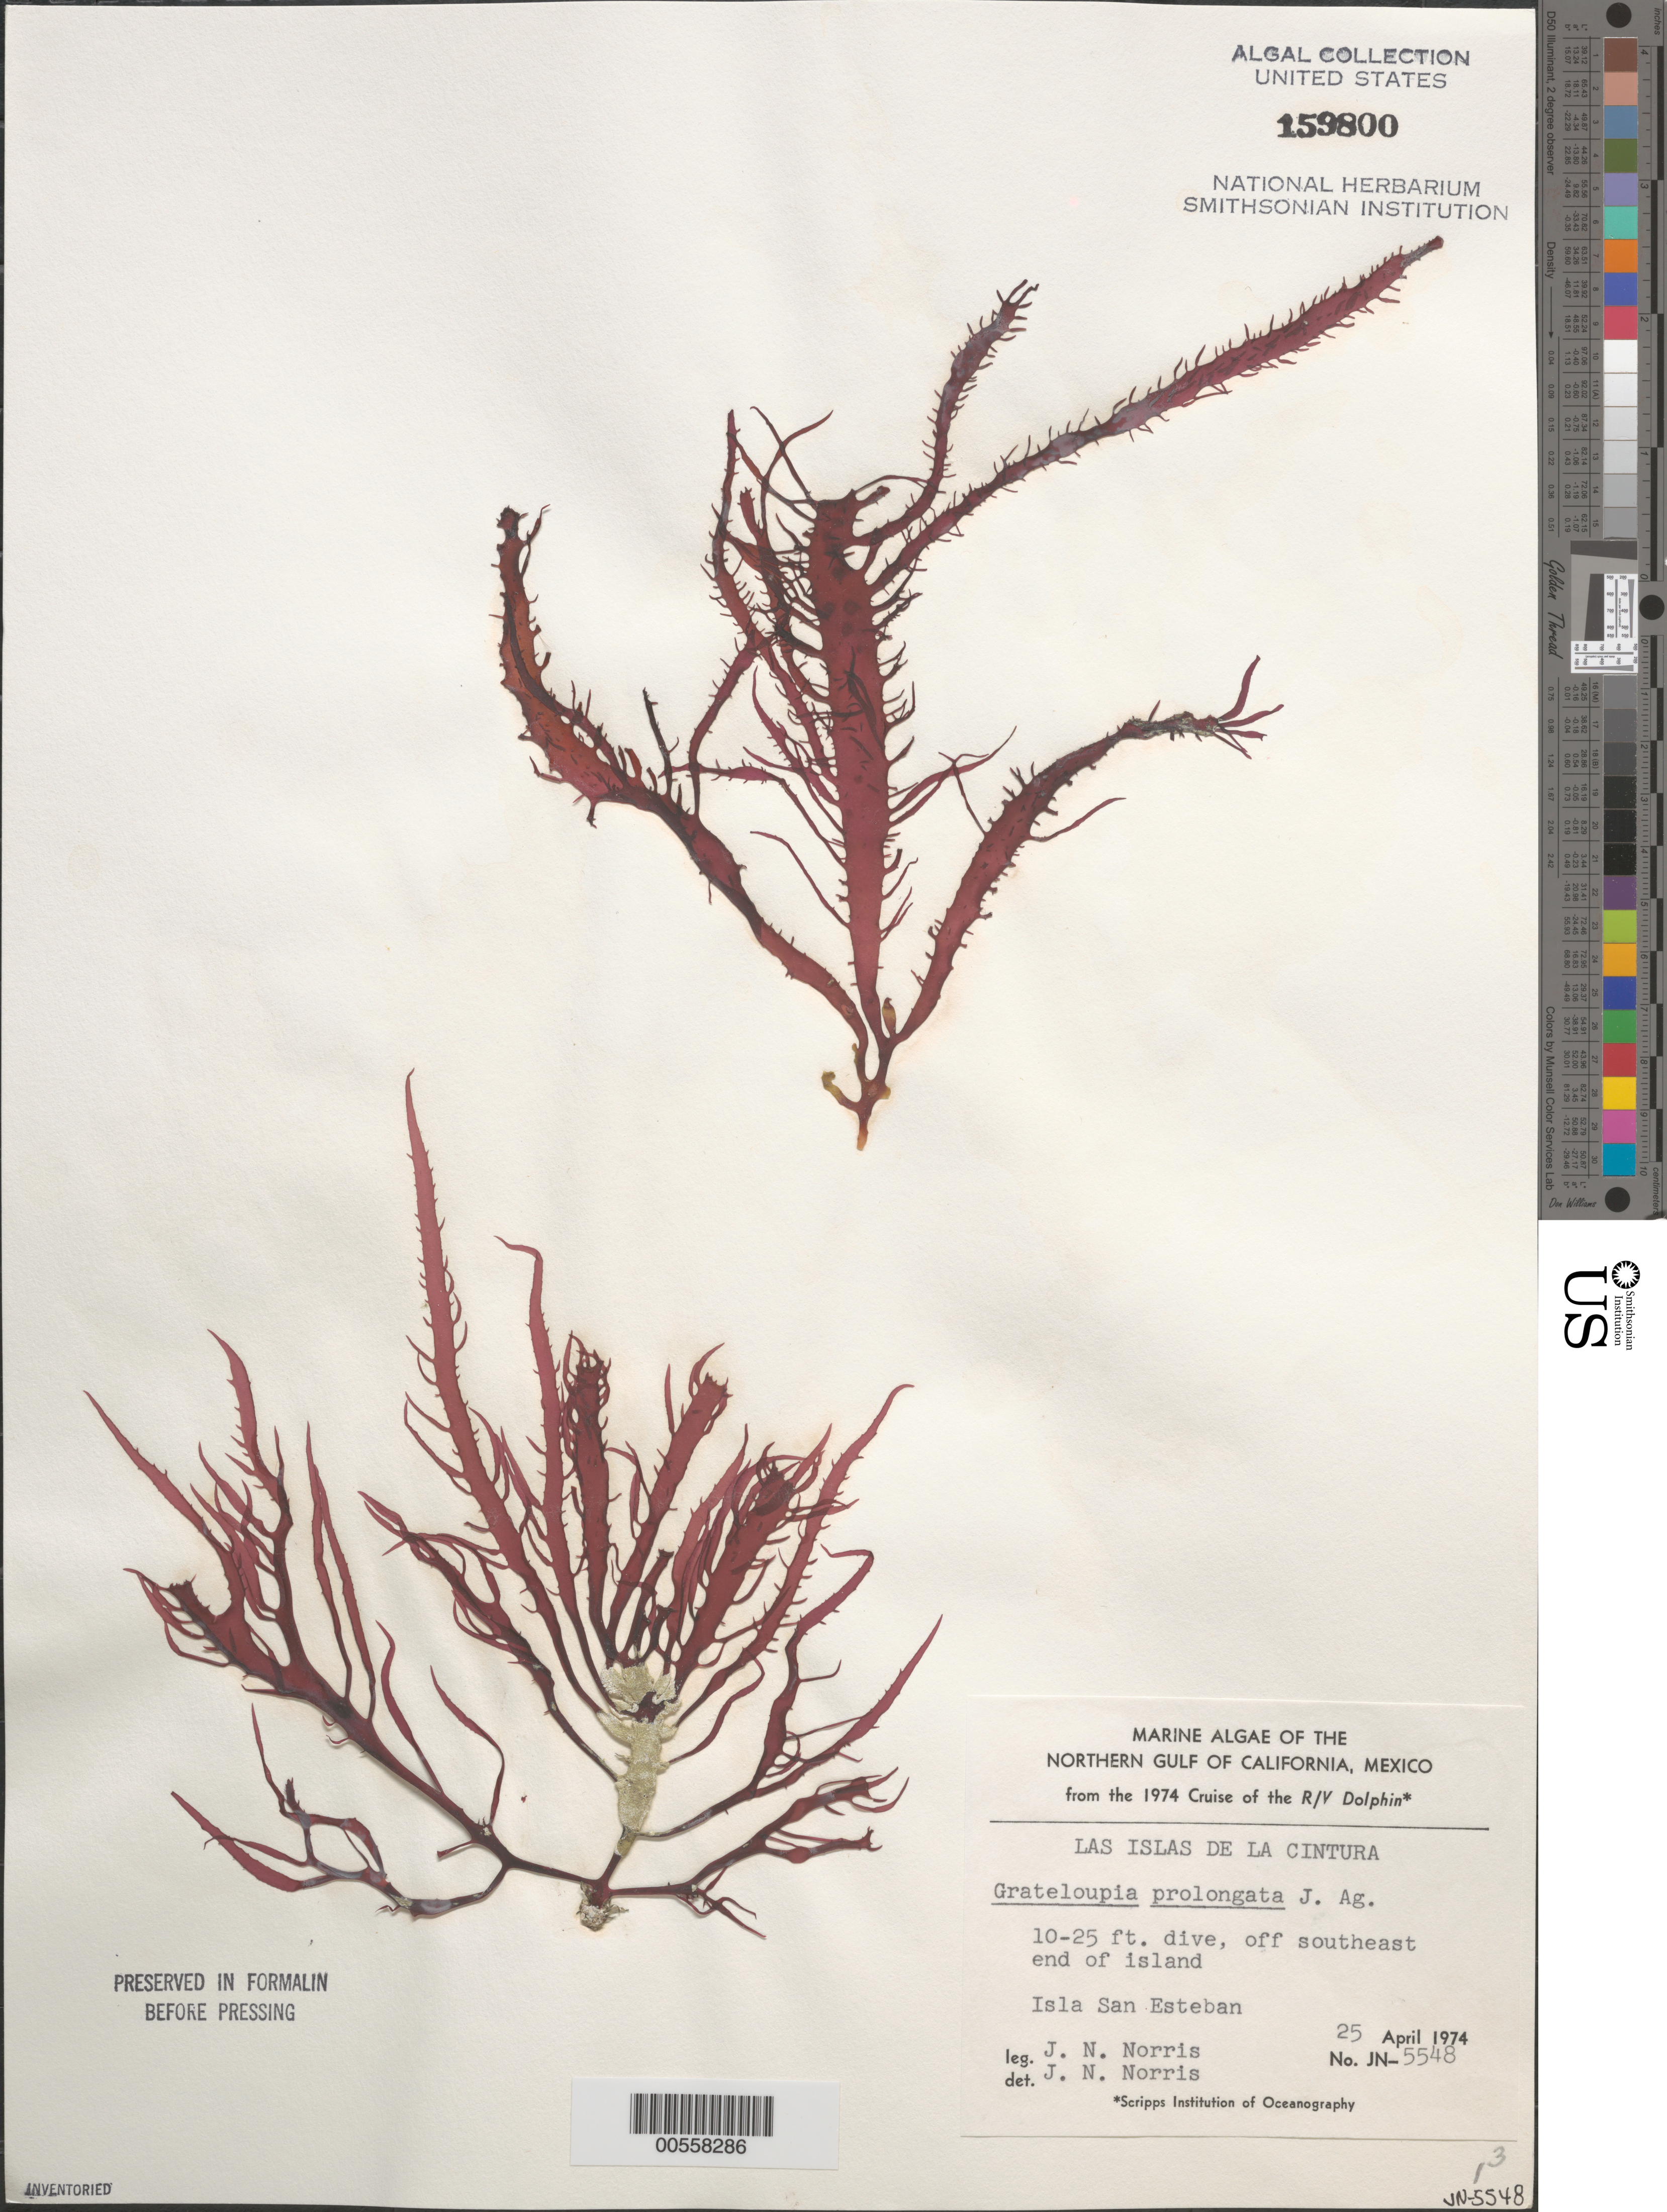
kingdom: Plantae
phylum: Rhodophyta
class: Florideophyceae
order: Halymeniales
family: Halymeniaceae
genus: Grateloupia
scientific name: Grateloupia prolongata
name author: J. Agardh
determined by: Norris, James N.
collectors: J. N. Norris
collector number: JN-5548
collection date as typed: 25 Apr 1974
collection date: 1974-04-25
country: Mexico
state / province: Baja California Norte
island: Isla San Esteban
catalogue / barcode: US 159800